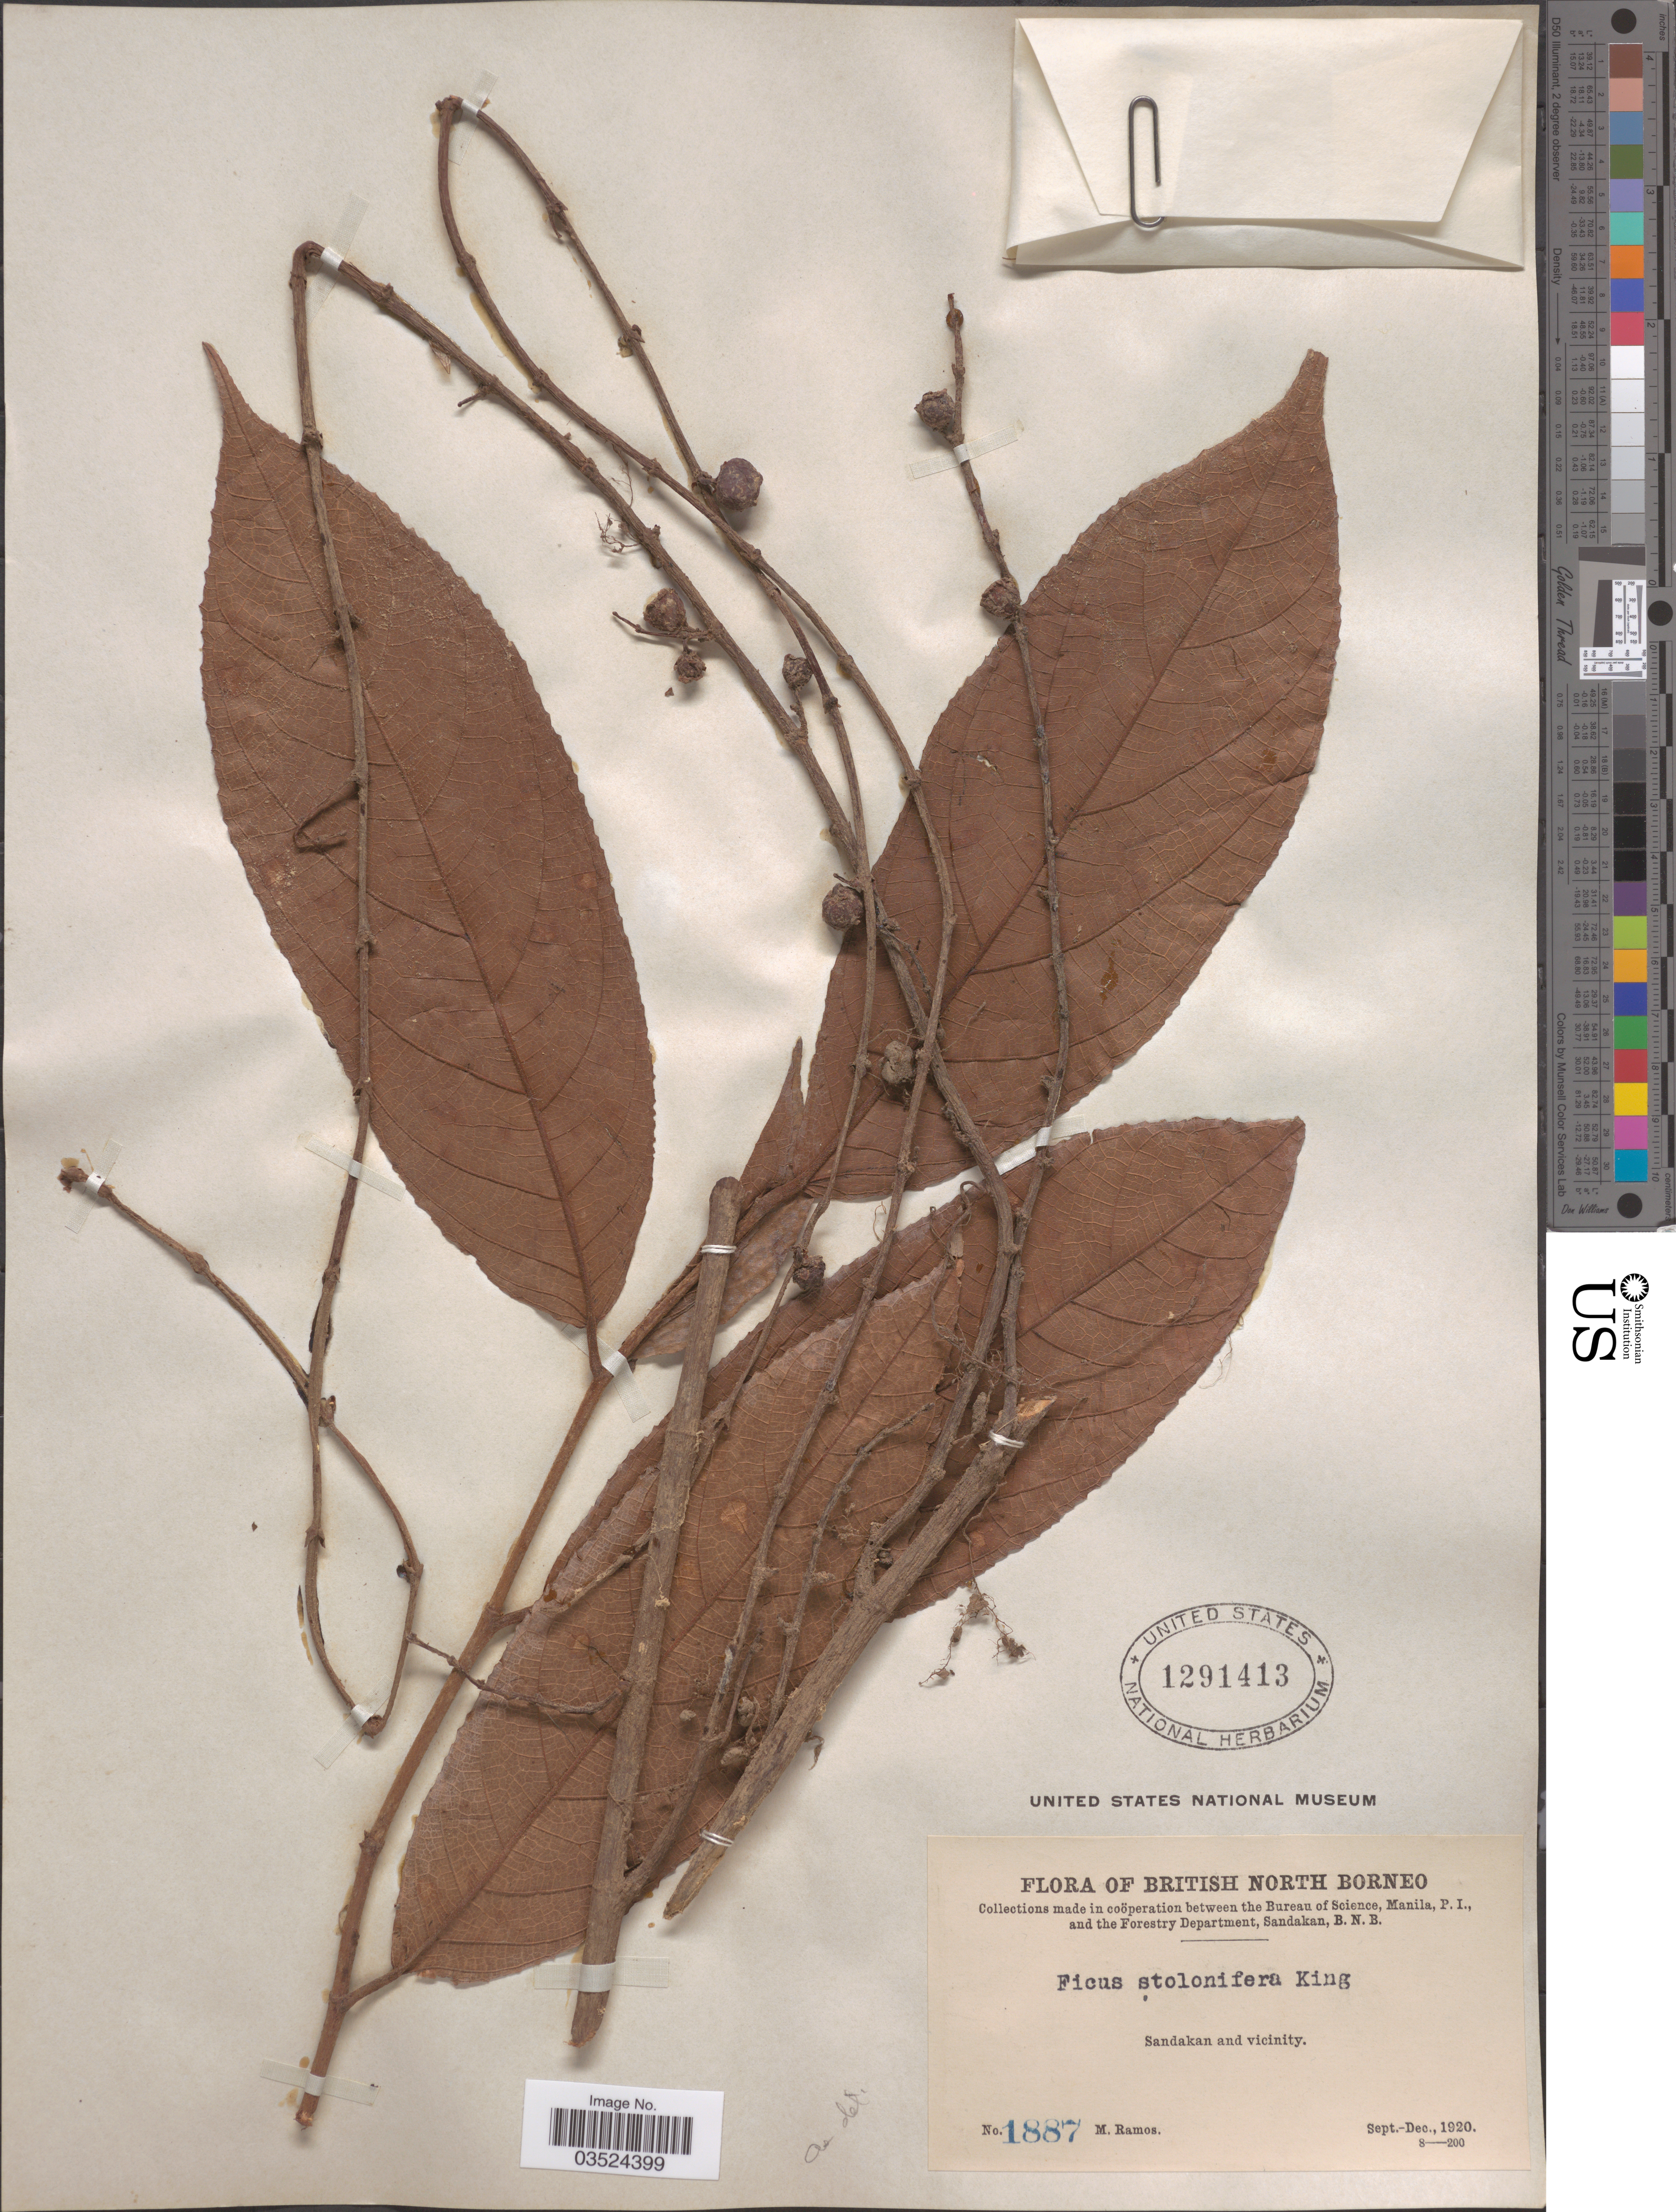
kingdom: Plantae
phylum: Tracheophyta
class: Magnoliopsida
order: Rosales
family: Moraceae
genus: Ficus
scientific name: Ficus stolonifera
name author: King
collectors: M. Ramos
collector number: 1887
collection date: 1920-09/1920-12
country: Malaysia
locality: British North Borneo. Sandakan and vicinity.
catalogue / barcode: US 1291413